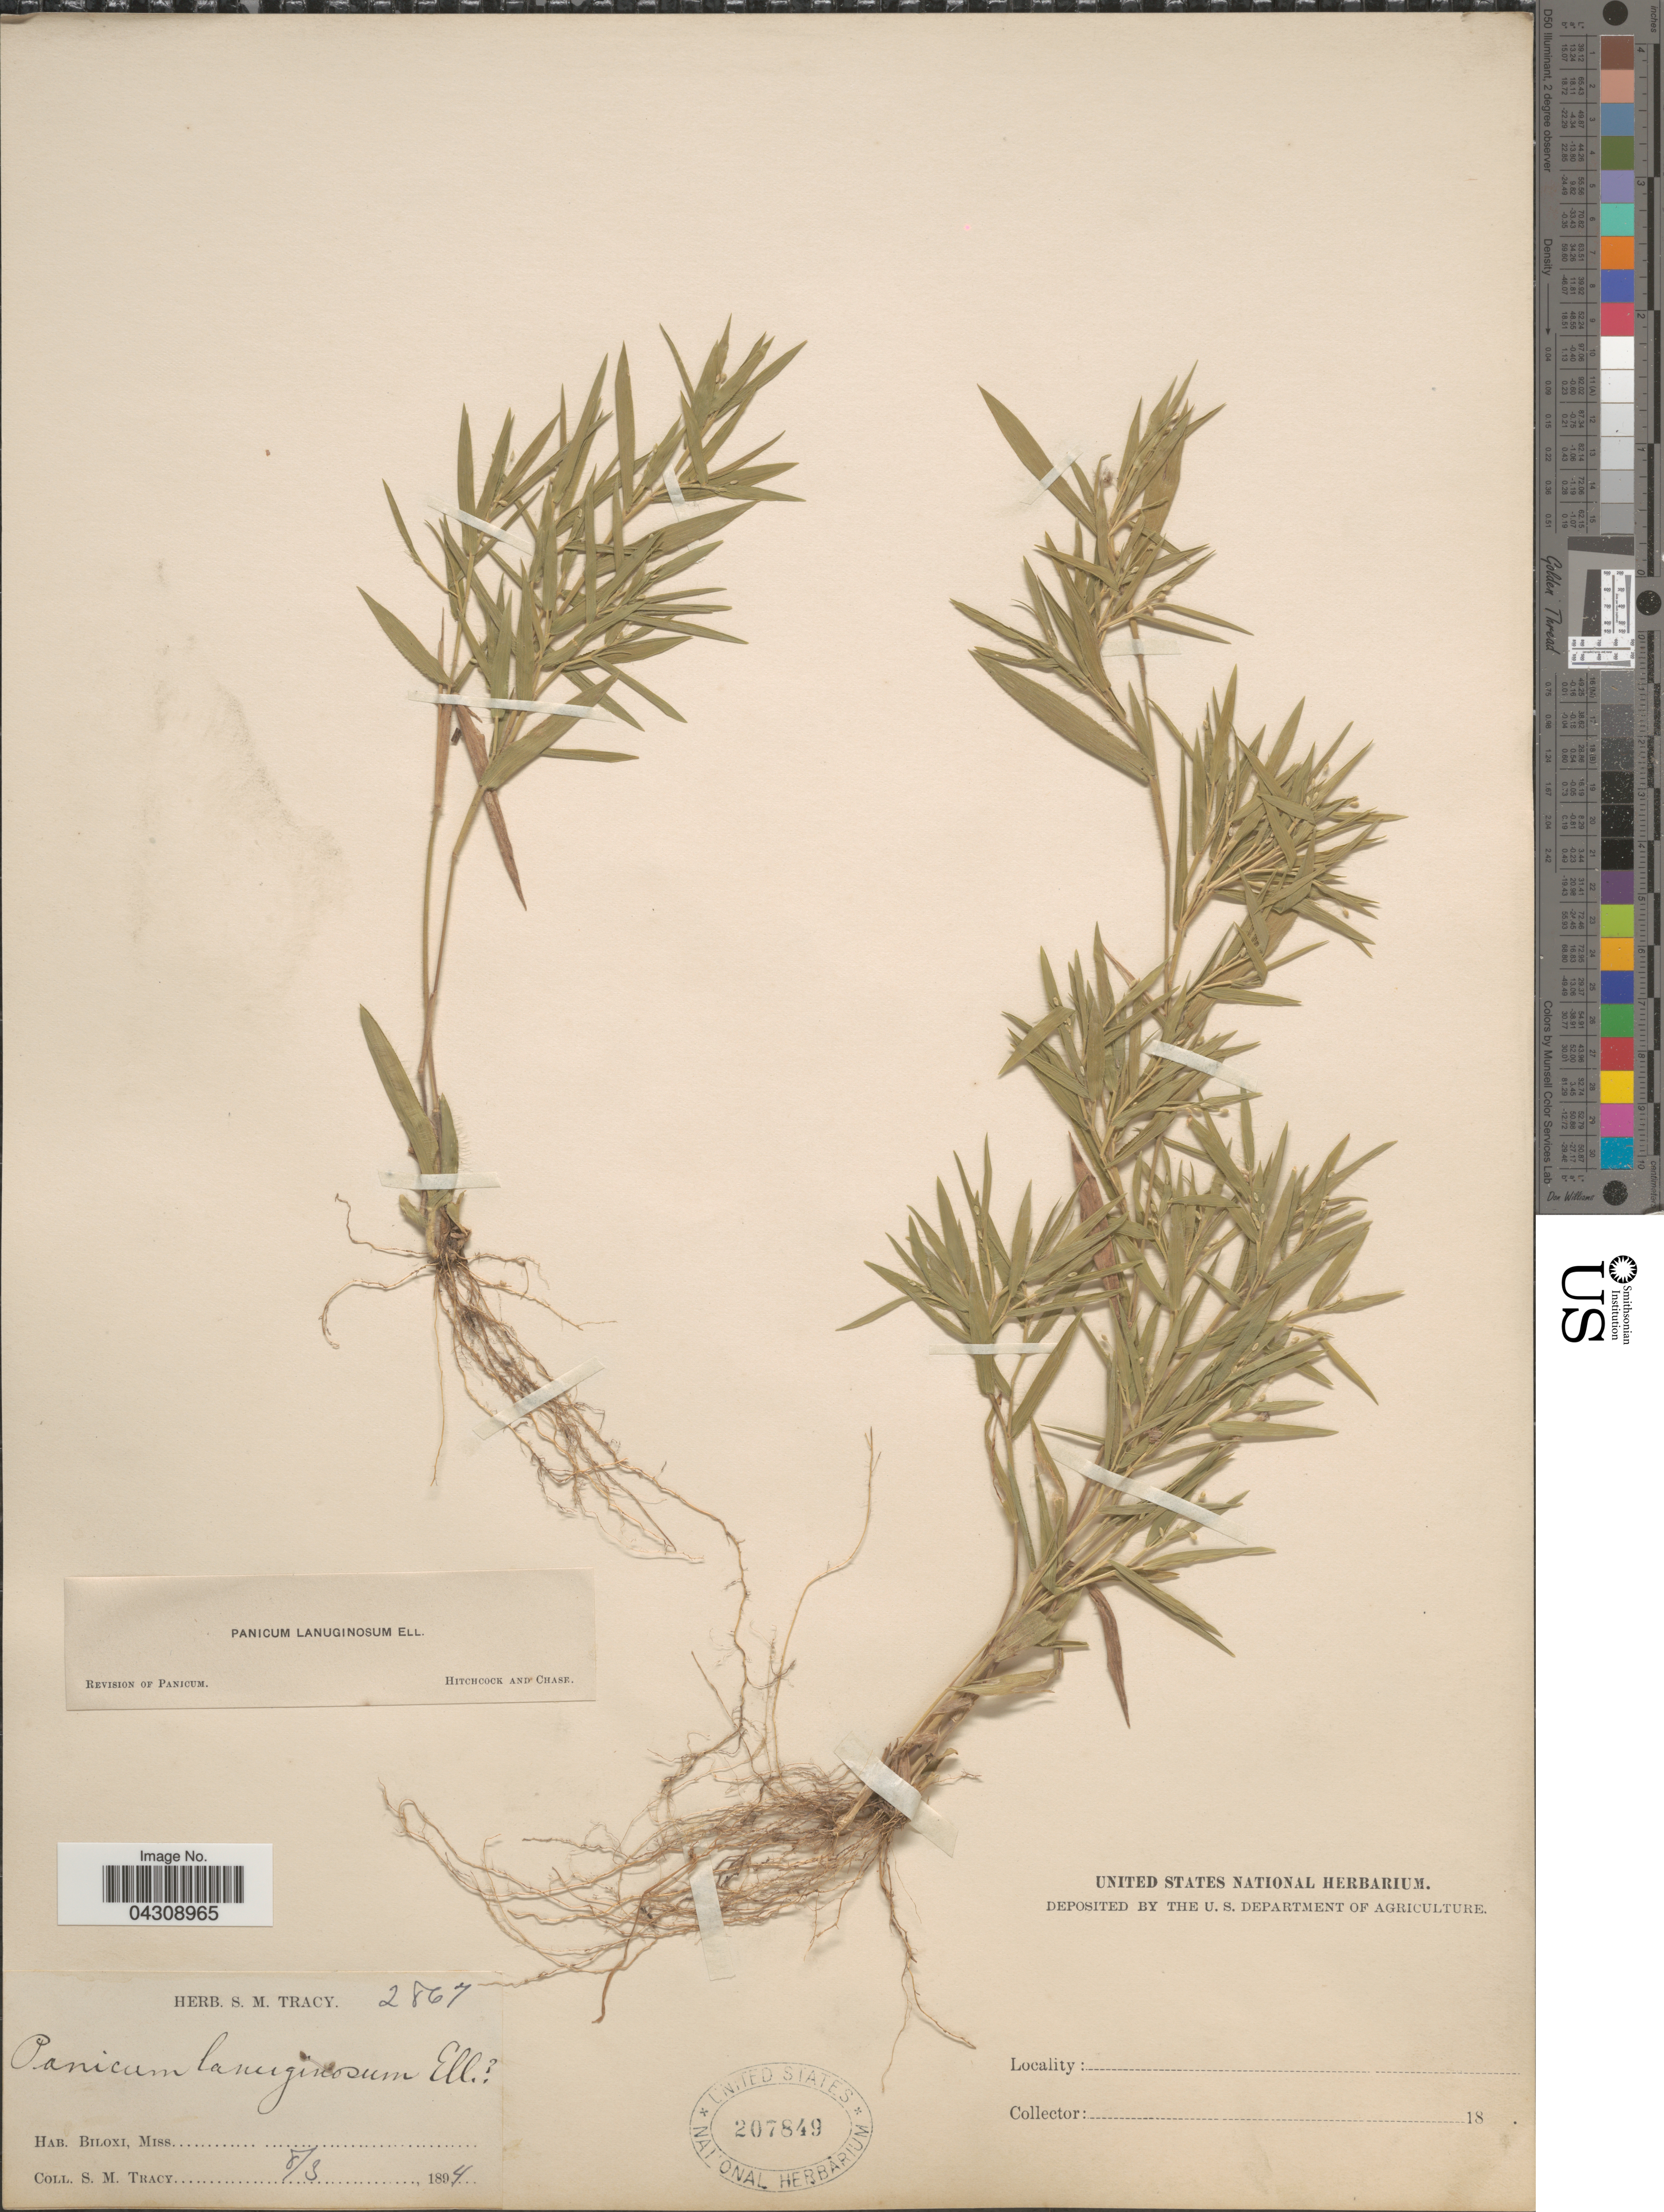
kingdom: Plantae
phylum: Tracheophyta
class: Liliopsida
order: Poales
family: Poaceae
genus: Dichanthelium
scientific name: Dichanthelium acuminatum var. acuminatum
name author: (Sw.) Gould & C.A. Clark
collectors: S. M. Tracy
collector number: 2867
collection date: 1894-08-03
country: United States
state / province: Mississippi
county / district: Harrison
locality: Biloxi.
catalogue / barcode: US 207849